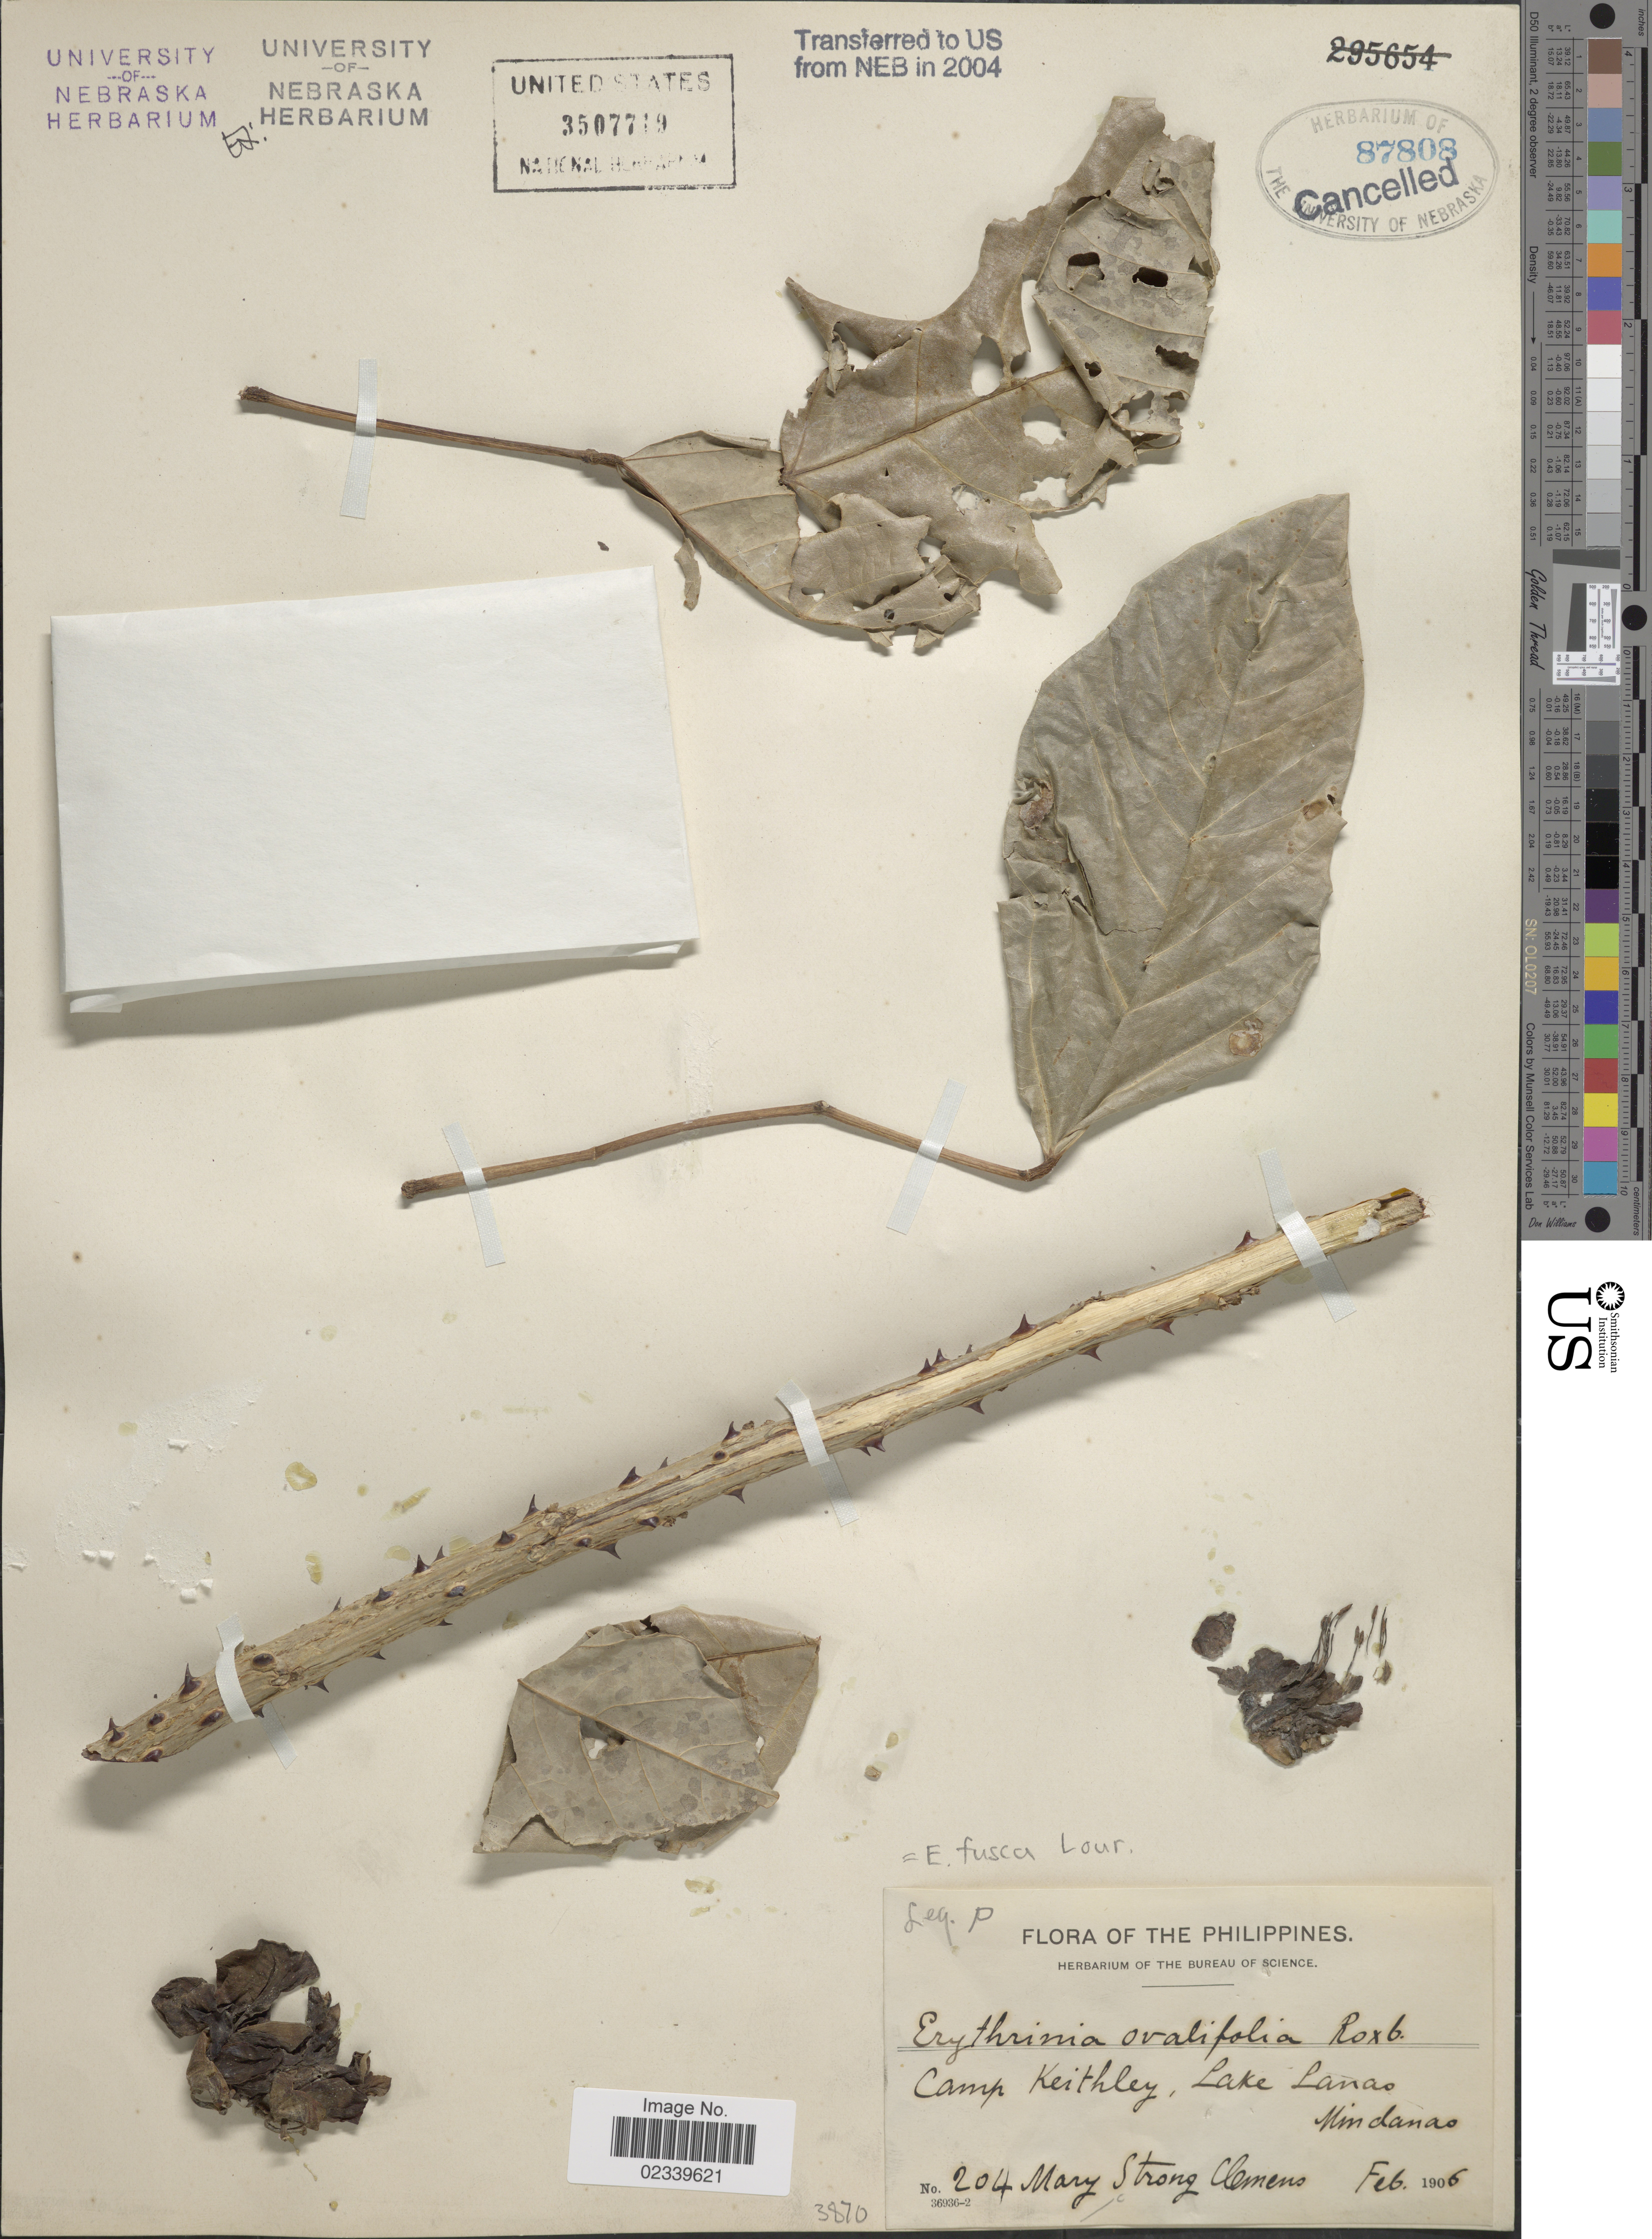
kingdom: Plantae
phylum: Tracheophyta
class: Magnoliopsida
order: Fabales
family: Fabaceae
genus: Erythrina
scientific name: Erythrina fusca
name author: Lour.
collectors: M. S. Clemens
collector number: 204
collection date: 1906-02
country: Philippines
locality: Camp Keithley, Lake Lanao, Mindanao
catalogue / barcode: US 3507719